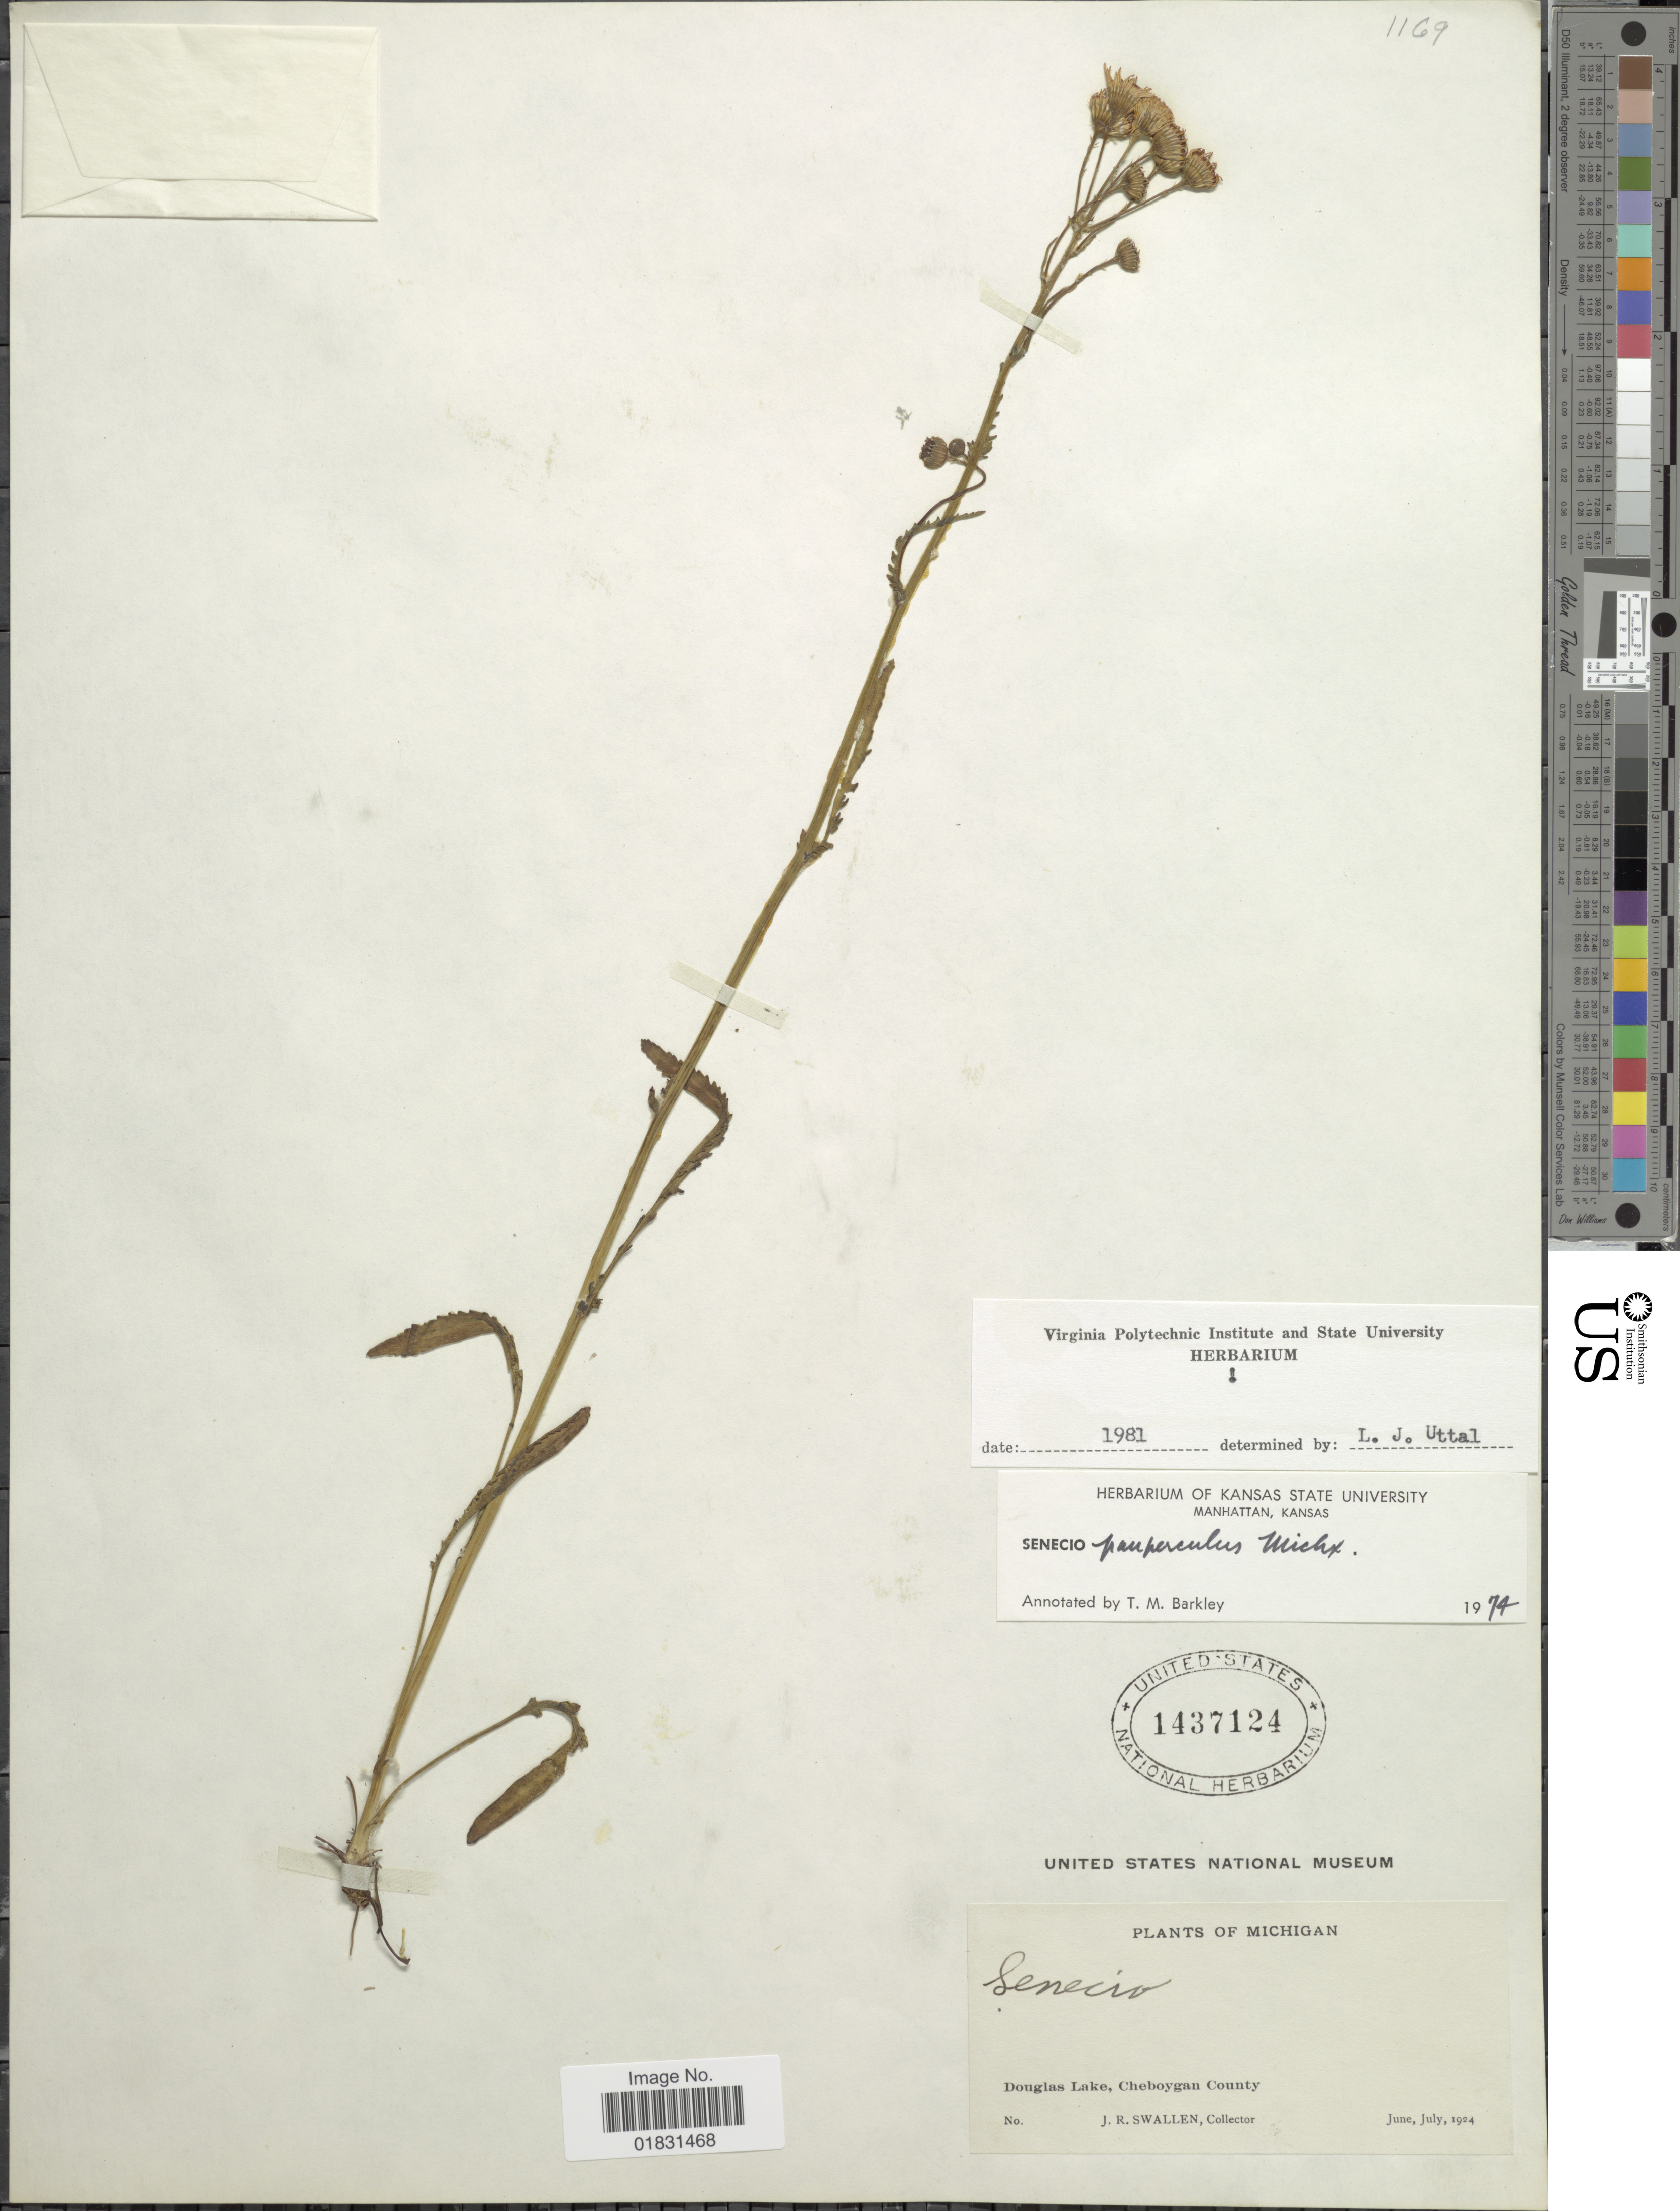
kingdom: Plantae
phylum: Tracheophyta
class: Magnoliopsida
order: Asterales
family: Asteraceae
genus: Packera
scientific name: Packera paupercula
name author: (Michx.) Á. Löve & D. Löve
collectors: J. R. Swallen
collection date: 1924-06/1924-07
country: United States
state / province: Michigan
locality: Douglas Lake, Cheboygan County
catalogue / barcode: US 1437124